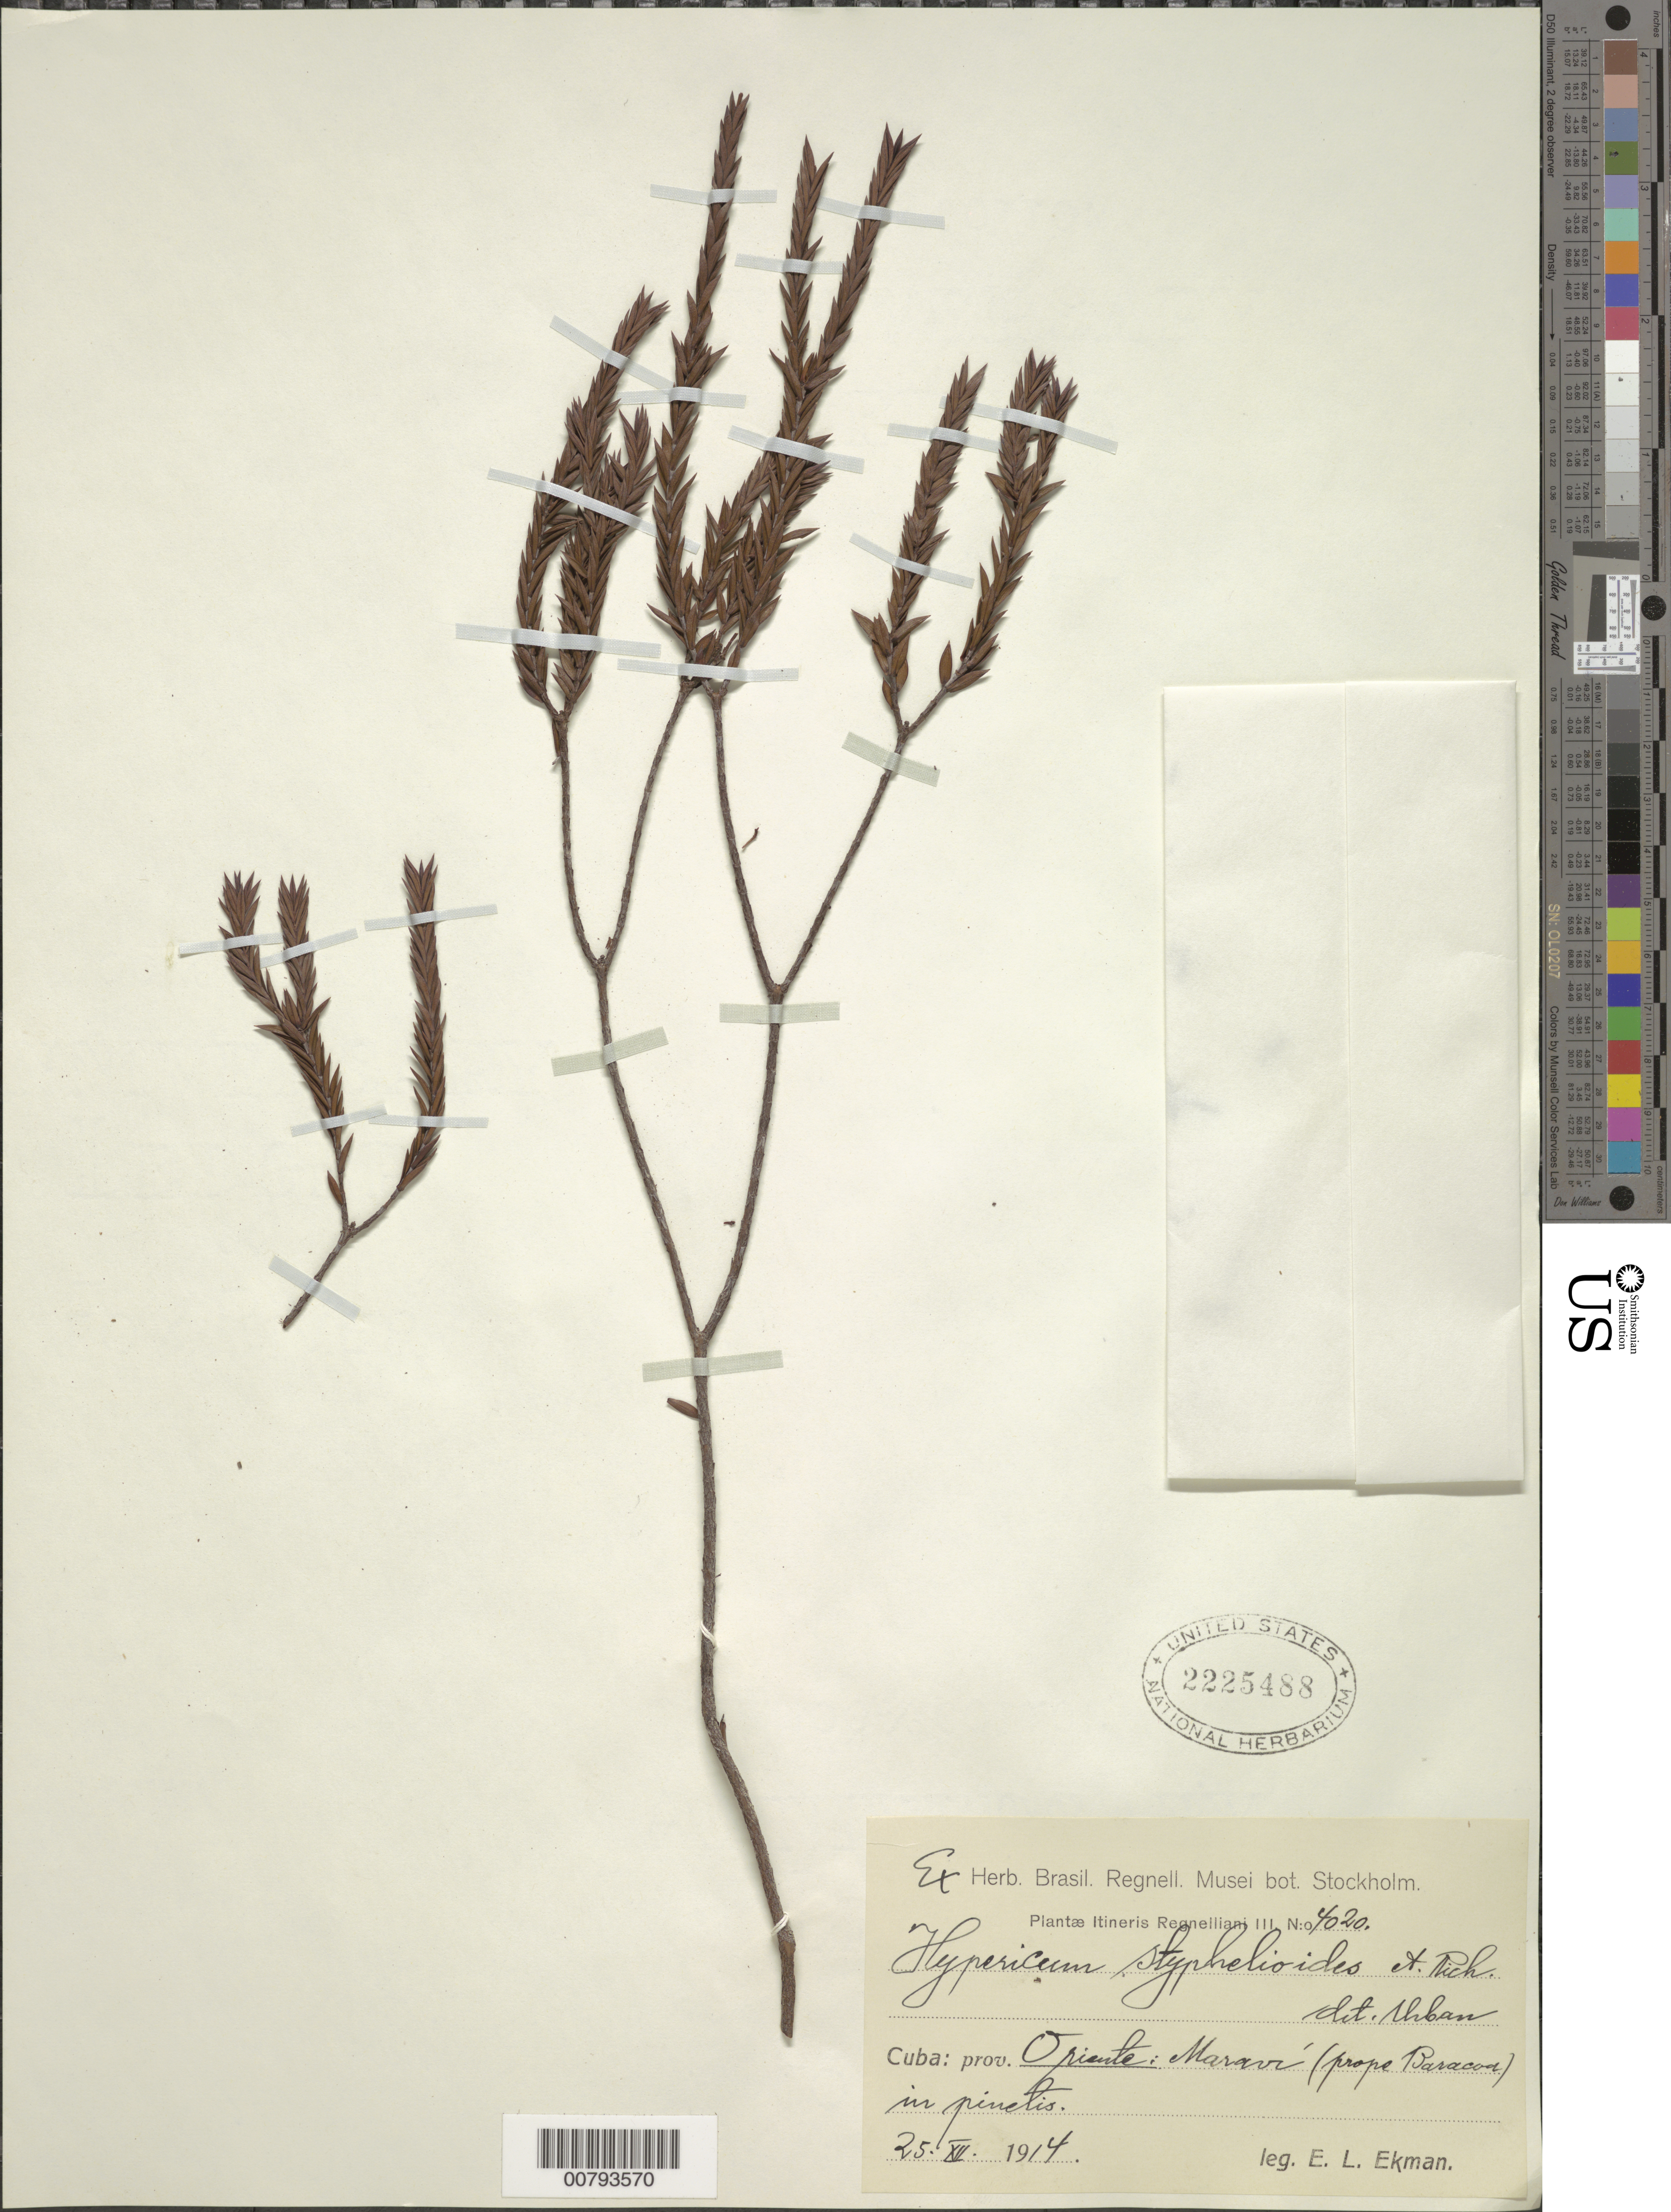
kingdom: Plantae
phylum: Tracheophyta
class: Magnoliopsida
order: Malpighiales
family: Hypericaceae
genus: Hypericum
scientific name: Hypericum styphelioides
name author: A. Rich.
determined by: Urban, Ignatz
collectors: E. L. Ekman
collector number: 4020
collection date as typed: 25 Dec 1914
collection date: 1914-12-25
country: Cuba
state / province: Guantanamo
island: Cuba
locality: Maravi (prope Baracoa)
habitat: Pine barrens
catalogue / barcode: US 2225488